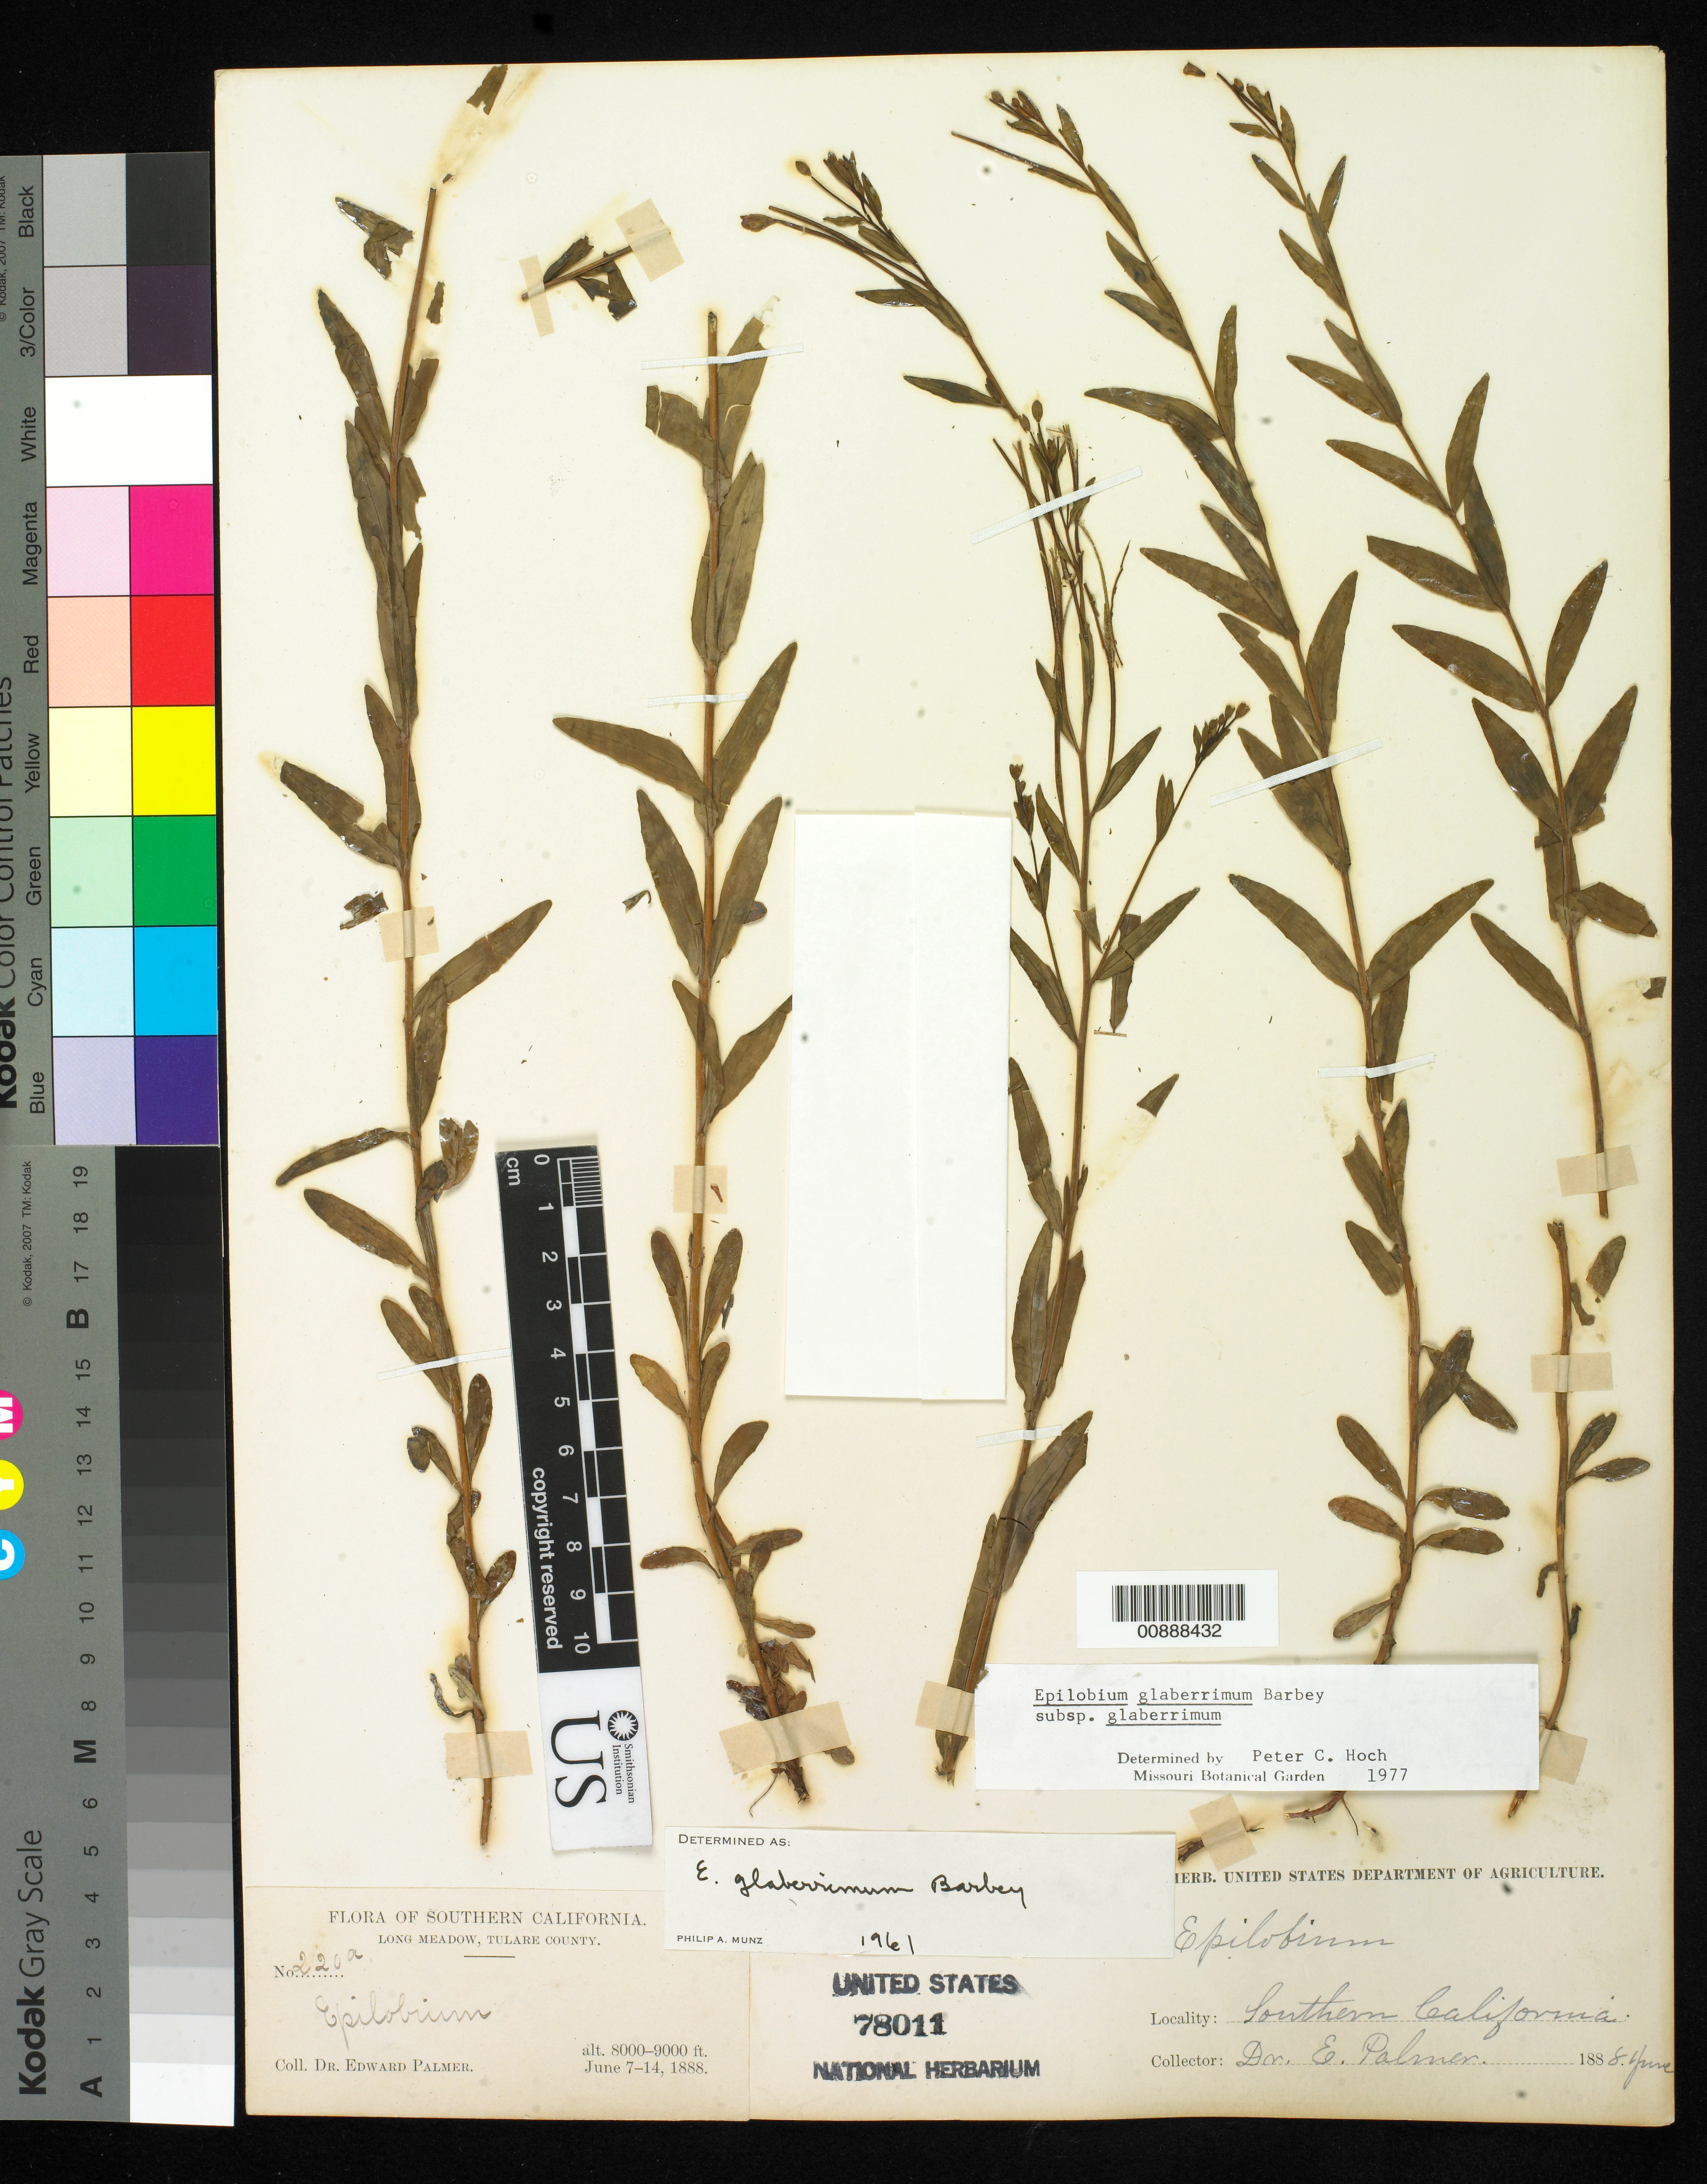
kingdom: Plantae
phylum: Tracheophyta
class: Magnoliopsida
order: Myrtales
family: Onagraceae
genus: Epilobium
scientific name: Epilobium glaberrimum subsp. glaberrimum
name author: Barbey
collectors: E. Palmer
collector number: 220 a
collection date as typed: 07 Jun 1888 to 14 Jun 1888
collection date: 1888-06-07/1888-06-14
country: United States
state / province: California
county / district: Tulare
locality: Long Meadow, Tulare County, California.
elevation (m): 2438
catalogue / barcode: US 78011